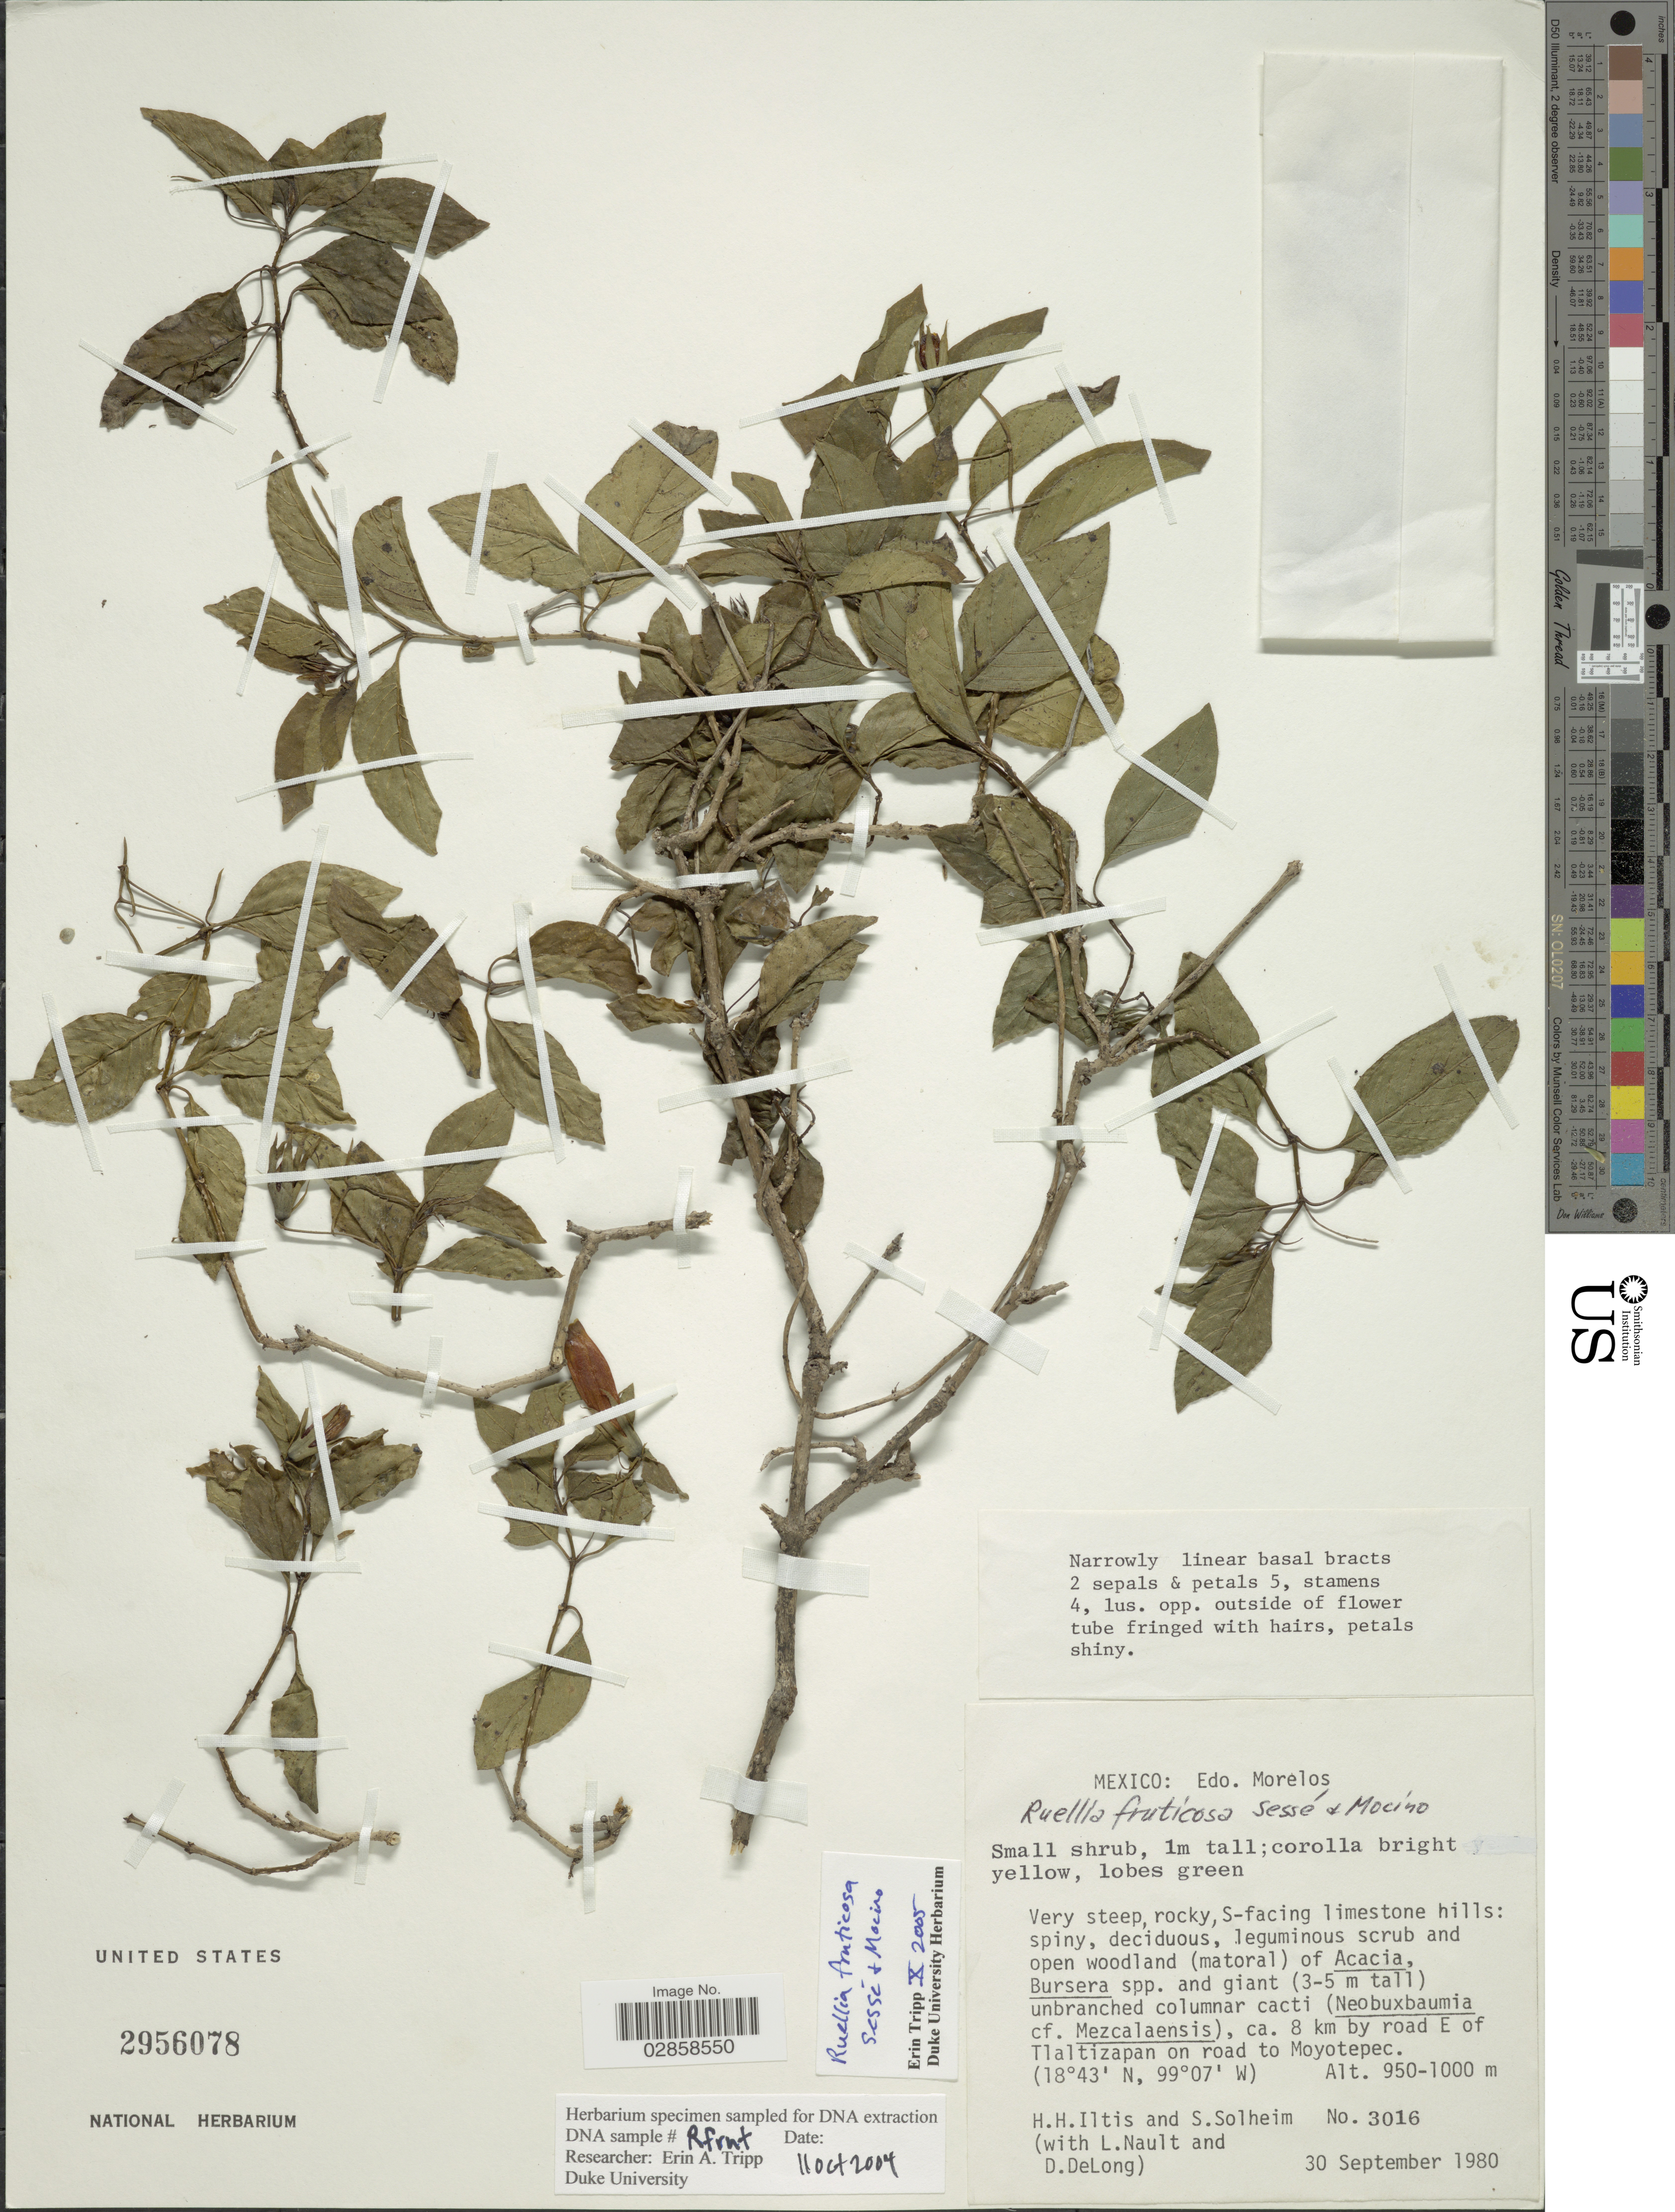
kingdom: Plantae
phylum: Tracheophyta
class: Magnoliopsida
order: Lamiales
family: Acanthaceae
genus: Ruellia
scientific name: Ruellia fruticosa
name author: Sessé & Moc.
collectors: H. H. Iltis, S. Solheim, L. Nault & D. DeLong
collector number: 3016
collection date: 1980-09-30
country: Mexico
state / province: Morelos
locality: Ca. 8 km by road E of Tlaltizapan on road to Moyotepec.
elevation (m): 950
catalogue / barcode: US 2956078